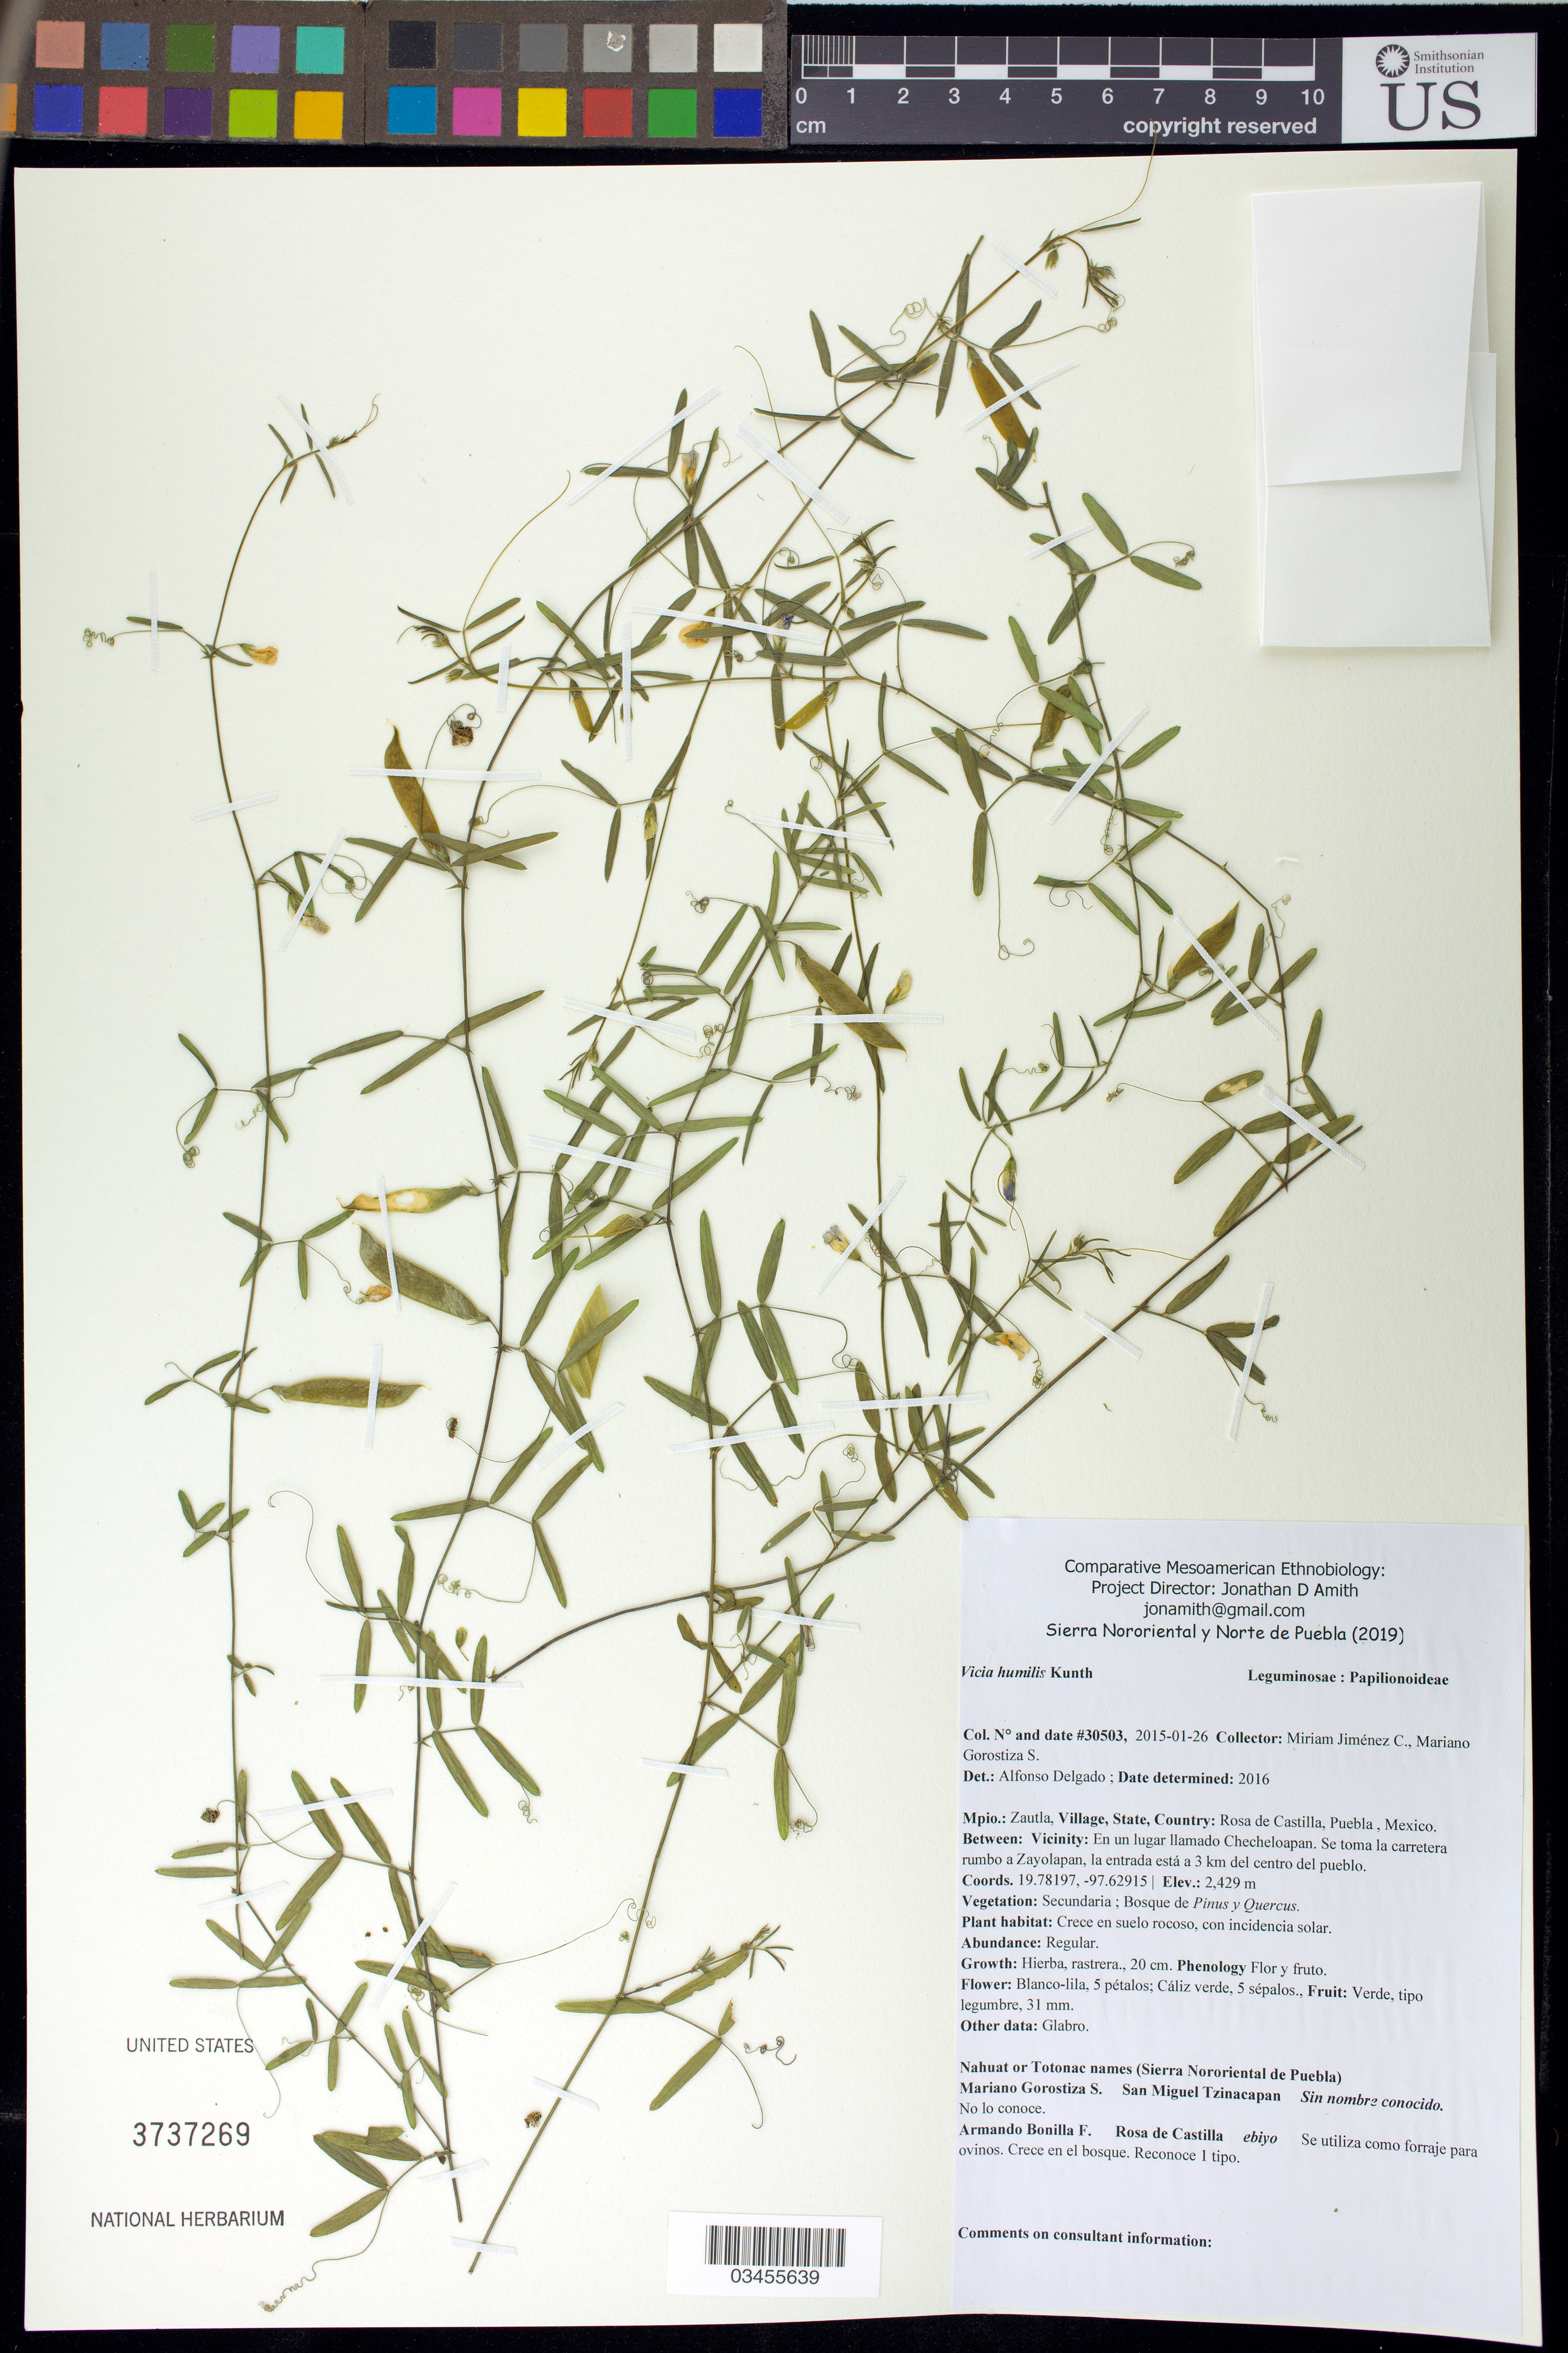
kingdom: Plantae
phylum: Tracheophyta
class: Magnoliopsida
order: Fabales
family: Fabaceae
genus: Vicia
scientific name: Vicia humilis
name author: Kunth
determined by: Delgado S., A. O.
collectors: M. Jiménez Chimil & M. Gorostiza S.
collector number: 30503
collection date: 2015-01-26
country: México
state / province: Puebla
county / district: Zautla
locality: PUEBLO: Rosa de Castilla; LOCALIDAD EXACTA: En un lugar llamado Checheloapan. Se toma la carretera rumbo a Zayolapan, la entrada está a 3 km del centro del pueblo.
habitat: Bosque de Pinus y Quercus | En suelo rocoso, con incidencia solar.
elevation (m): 2429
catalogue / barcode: US 3737269